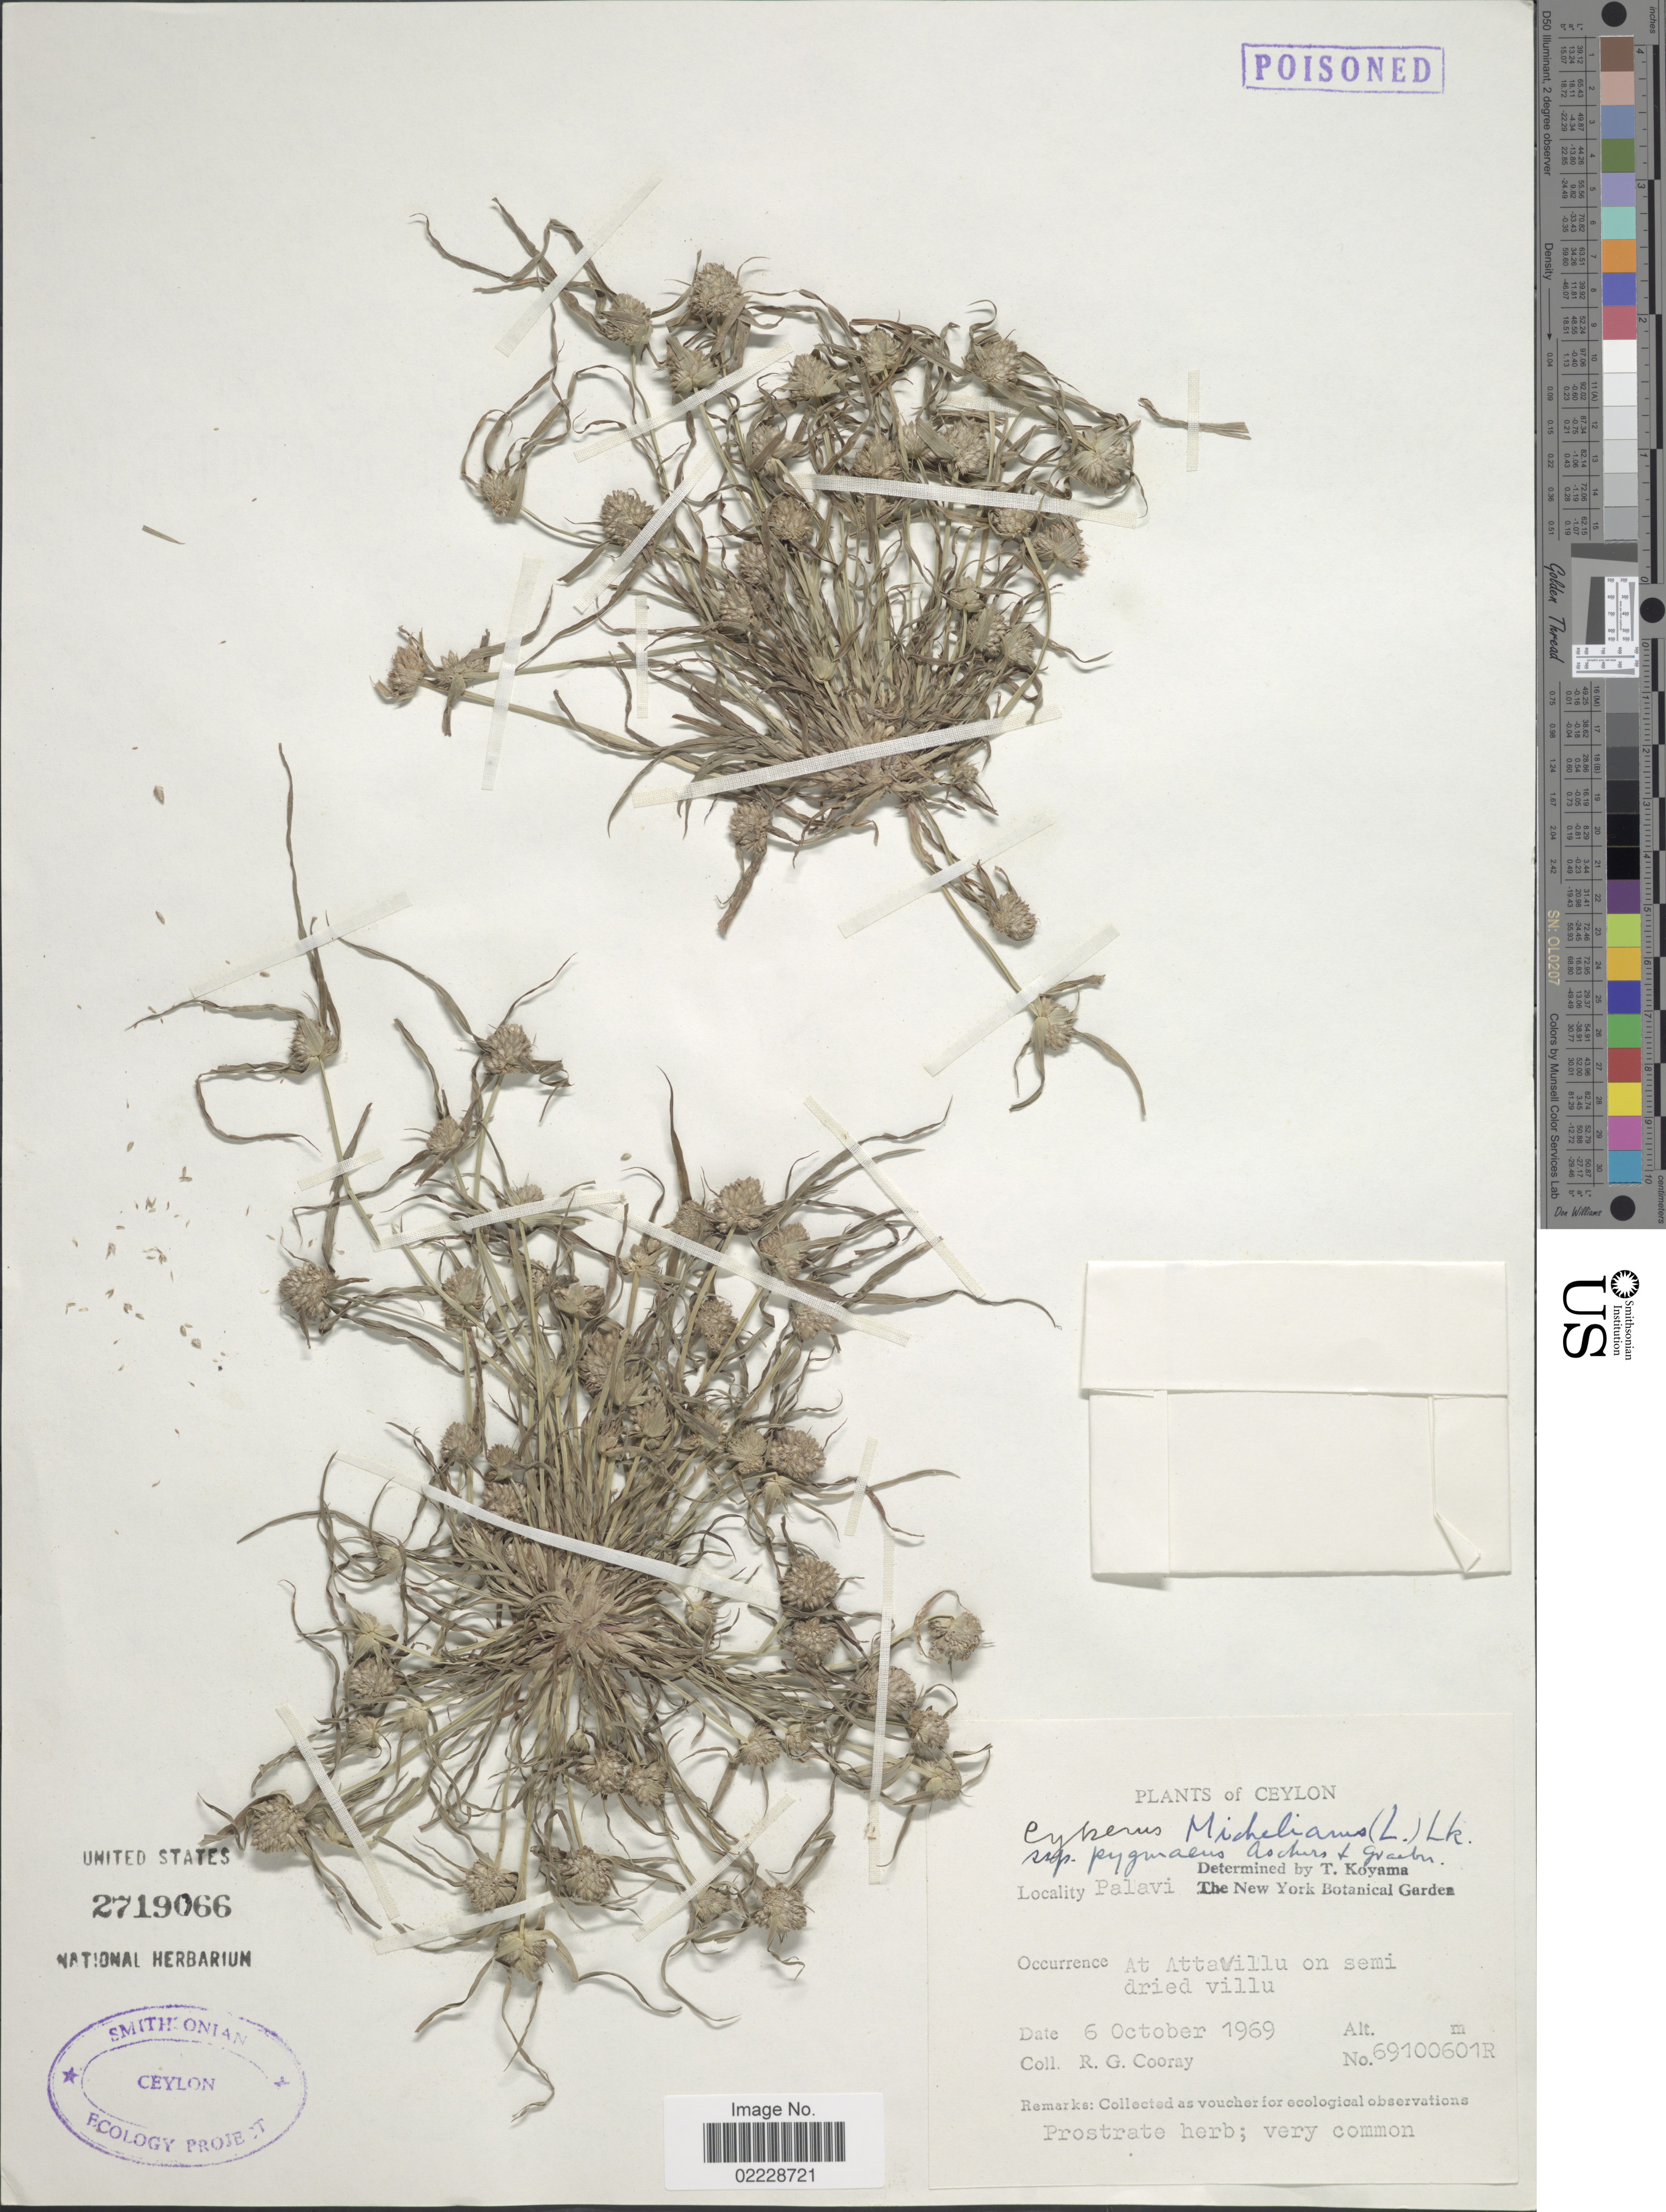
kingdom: Plantae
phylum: Tracheophyta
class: Liliopsida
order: Poales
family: Cyperaceae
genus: Cyperus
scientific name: Cyperus michelianus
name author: (L.) Delile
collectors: R. Cooray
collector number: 69100601R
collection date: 1969-10-06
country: Sri Lanka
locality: Ceylon, Palavi, At Attavillu on semi dried villu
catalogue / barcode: US 2719066